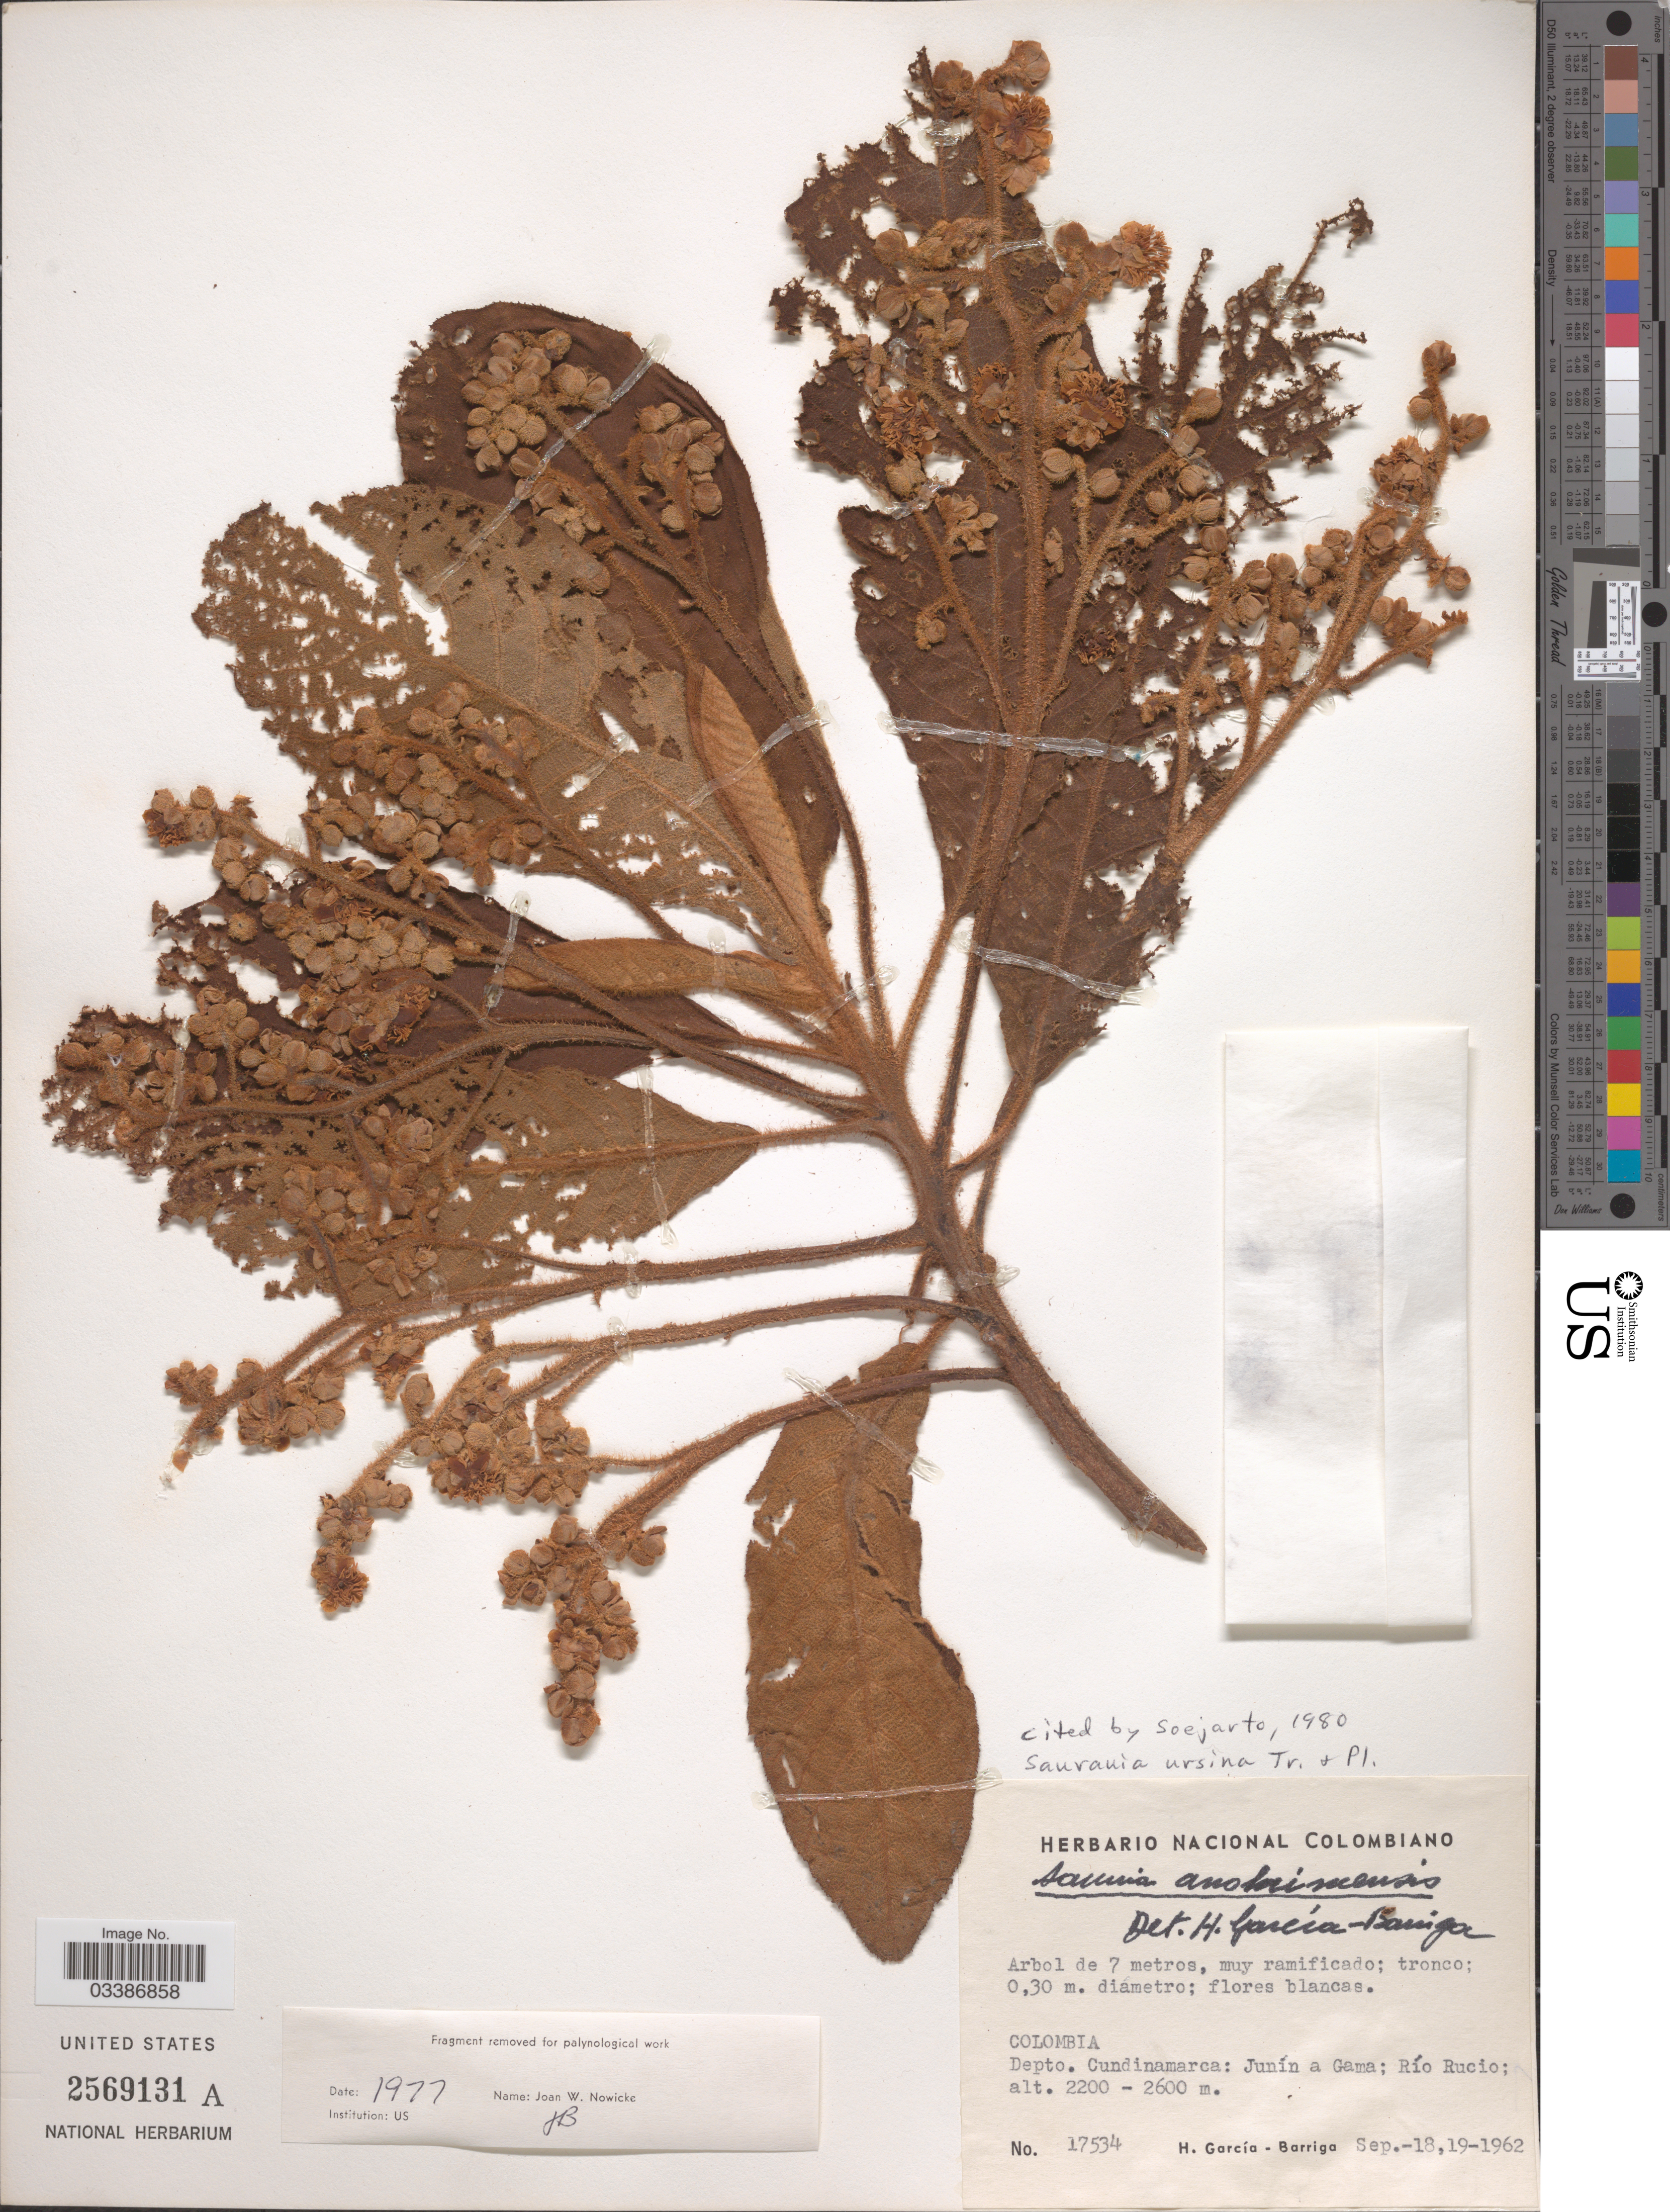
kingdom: Plantae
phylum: Tracheophyta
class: Magnoliopsida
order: Ericales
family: Actinidiaceae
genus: Saurauia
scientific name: Saurauia ursina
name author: Triana & Planch.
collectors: H. García Barriga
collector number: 17534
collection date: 1962-09-18/1962-09-19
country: Colombia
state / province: Cundinamarca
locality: Depto. Cundinamarca: Junin a Gama; Río Rucio.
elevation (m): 2200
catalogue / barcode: US 2569131A